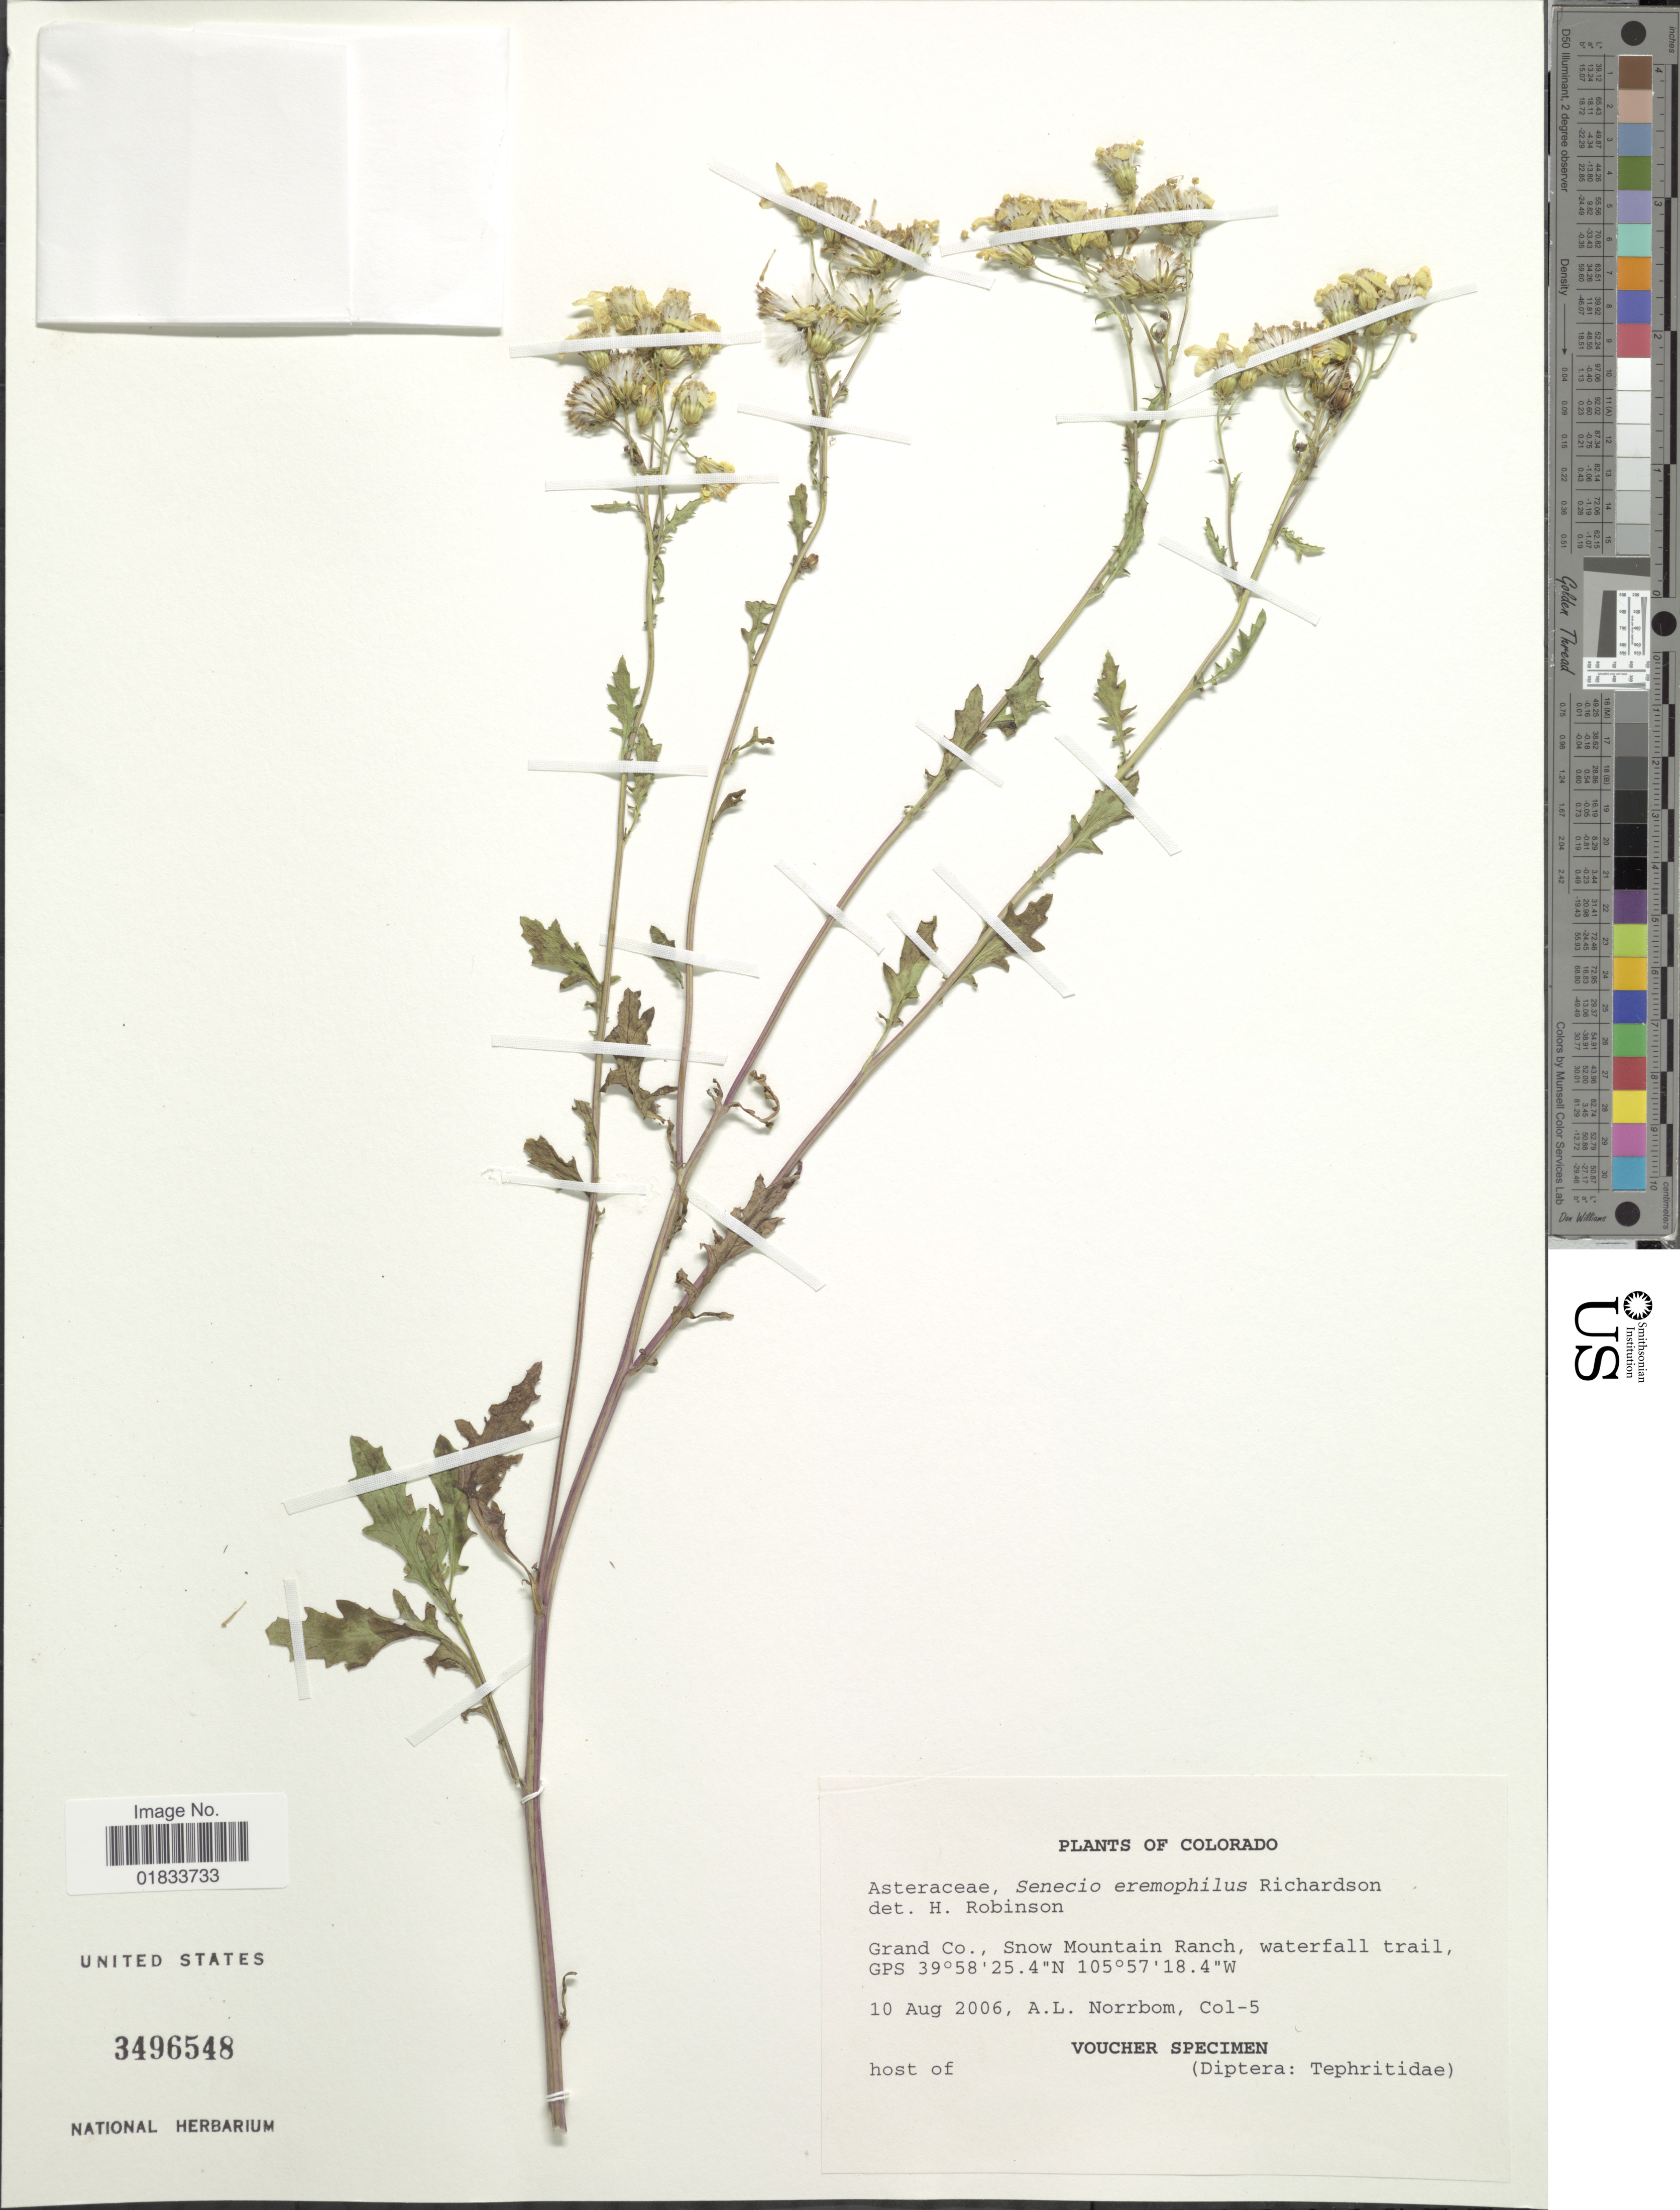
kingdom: Plantae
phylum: Tracheophyta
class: Magnoliopsida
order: Asterales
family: Asteraceae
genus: Senecio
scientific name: Senecio eremophilus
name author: Richardson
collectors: A. L. Norrbom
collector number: Col-5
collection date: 2006-08-10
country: United States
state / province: Colorado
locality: Grand Co., Snow Mountain Ranch, waterfall trail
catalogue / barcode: US 3496548